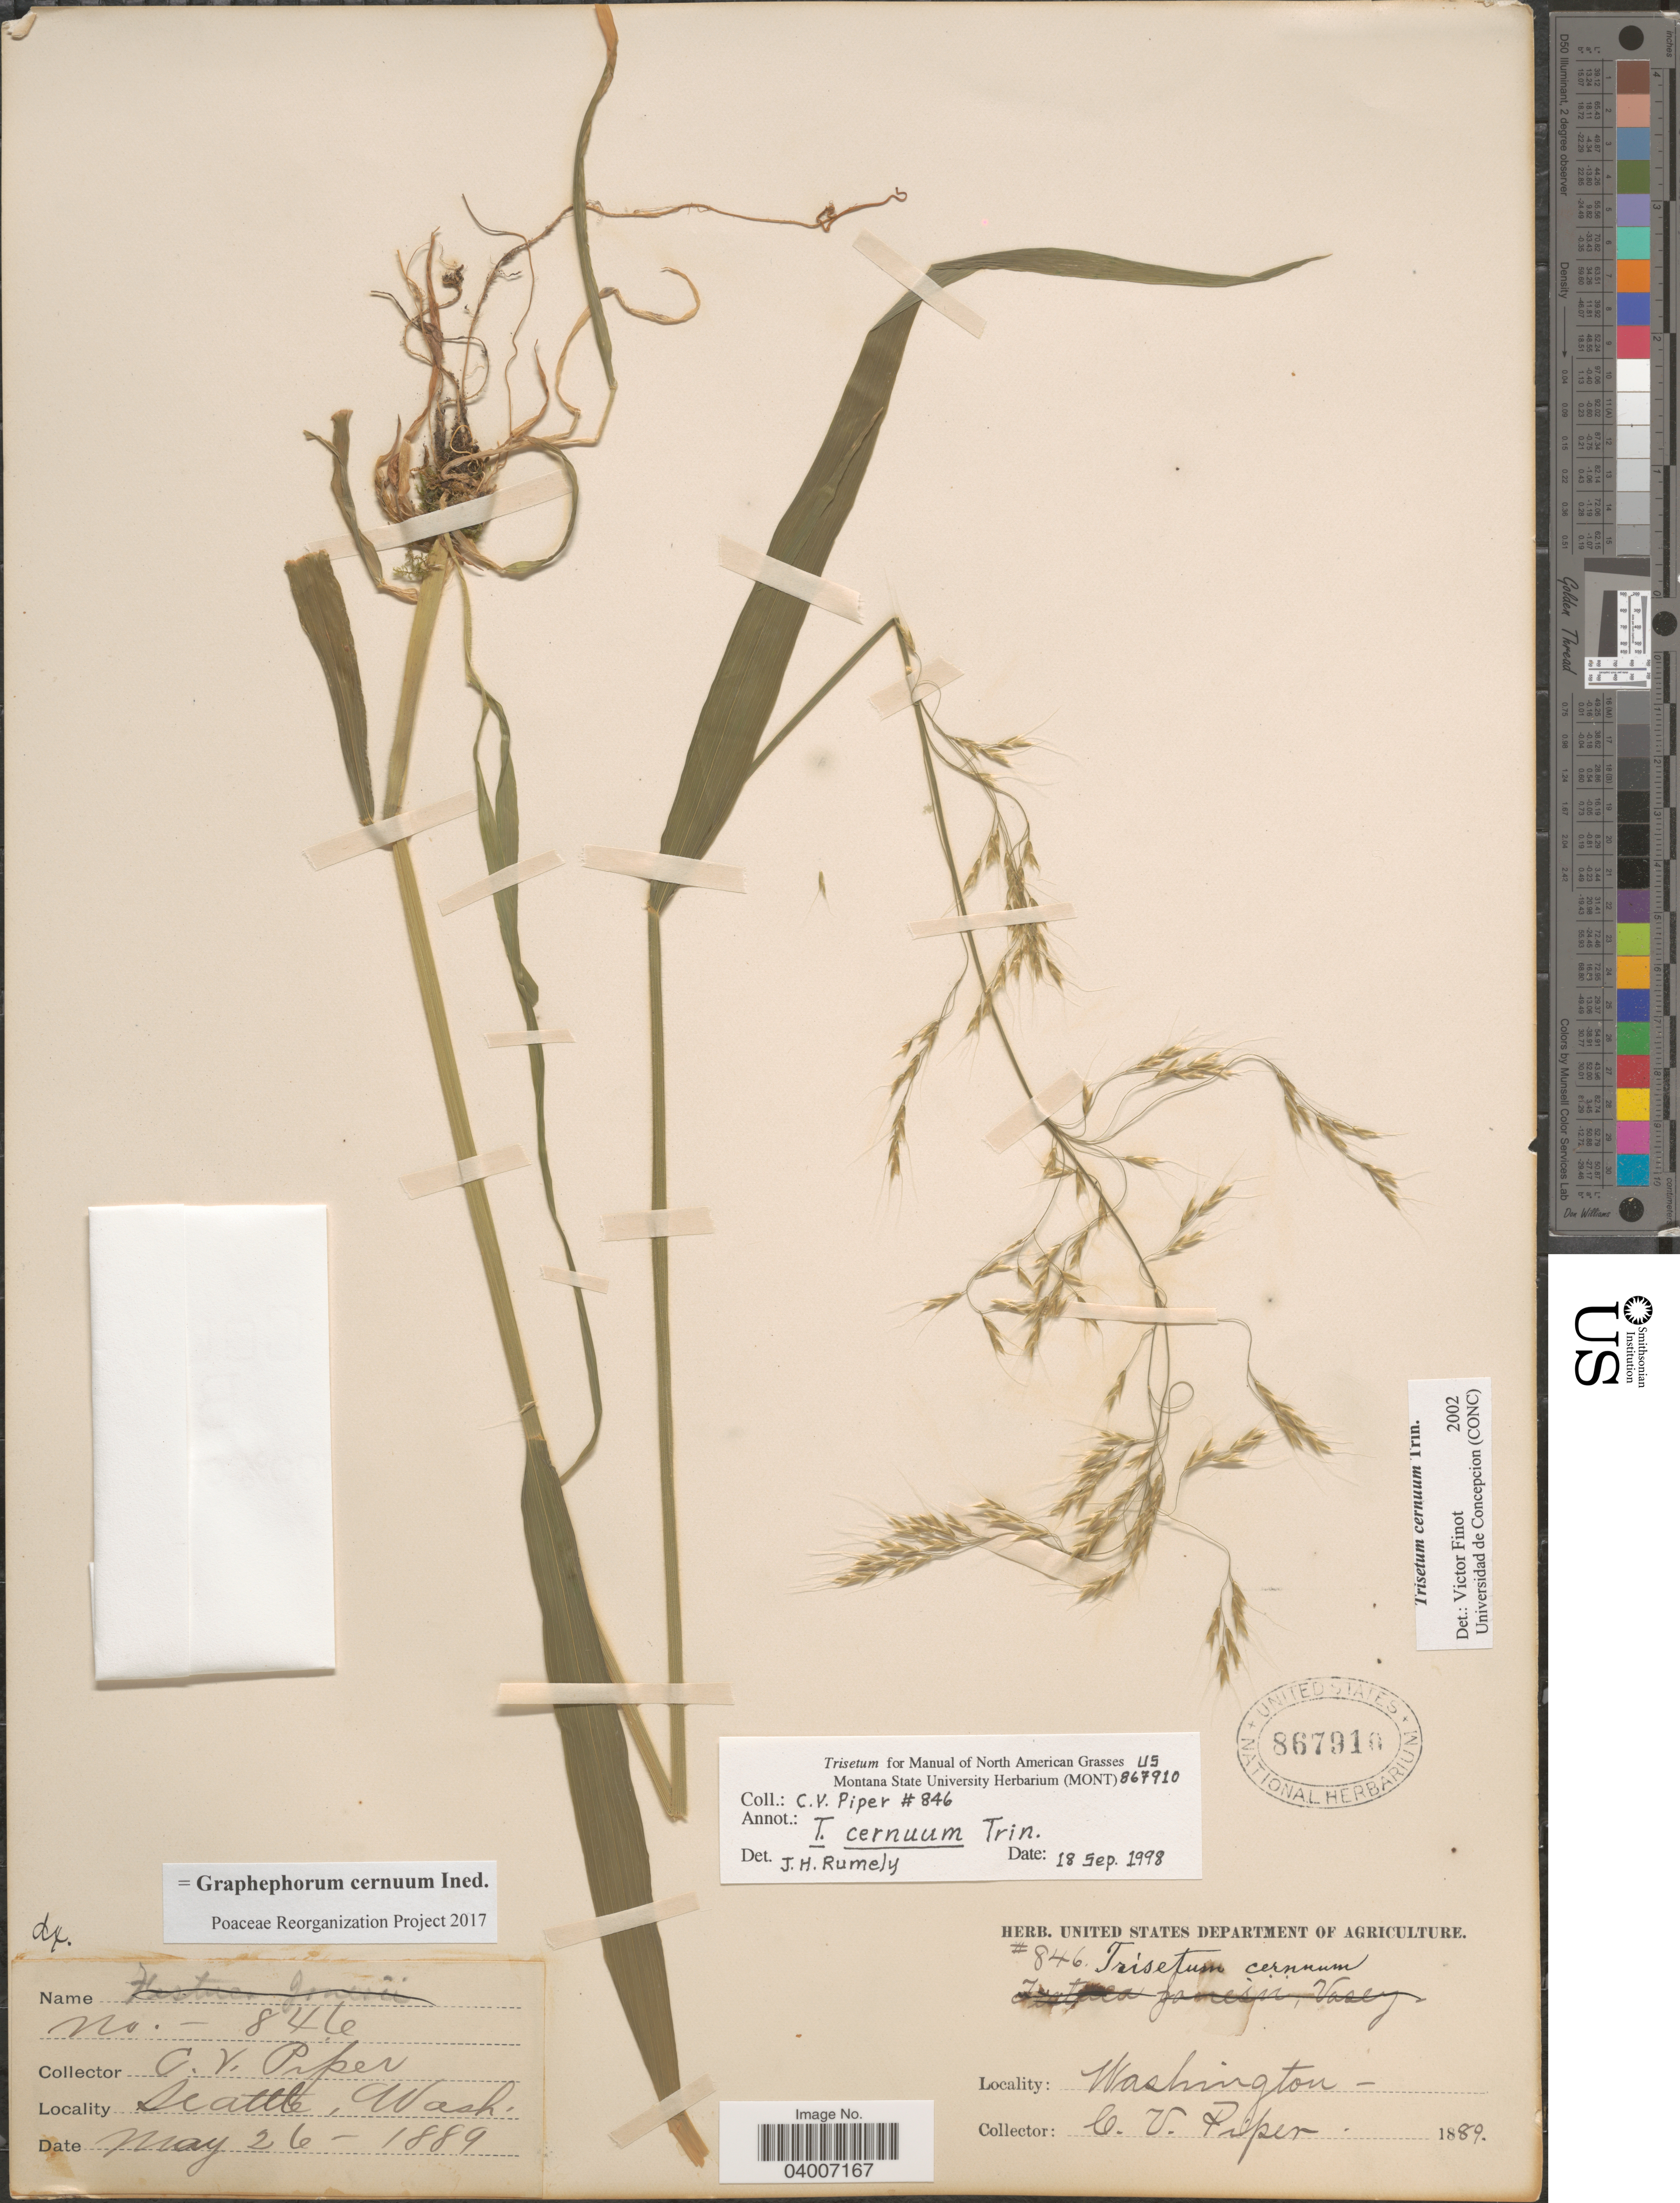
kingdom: Plantae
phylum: Tracheophyta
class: Liliopsida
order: Poales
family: Poaceae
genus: Graphephorum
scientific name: Graphephorum cernuum ined.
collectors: C. V. Piper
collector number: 846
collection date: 1889-05-26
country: United States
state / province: Washington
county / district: King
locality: Seattle.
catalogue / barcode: US 867910